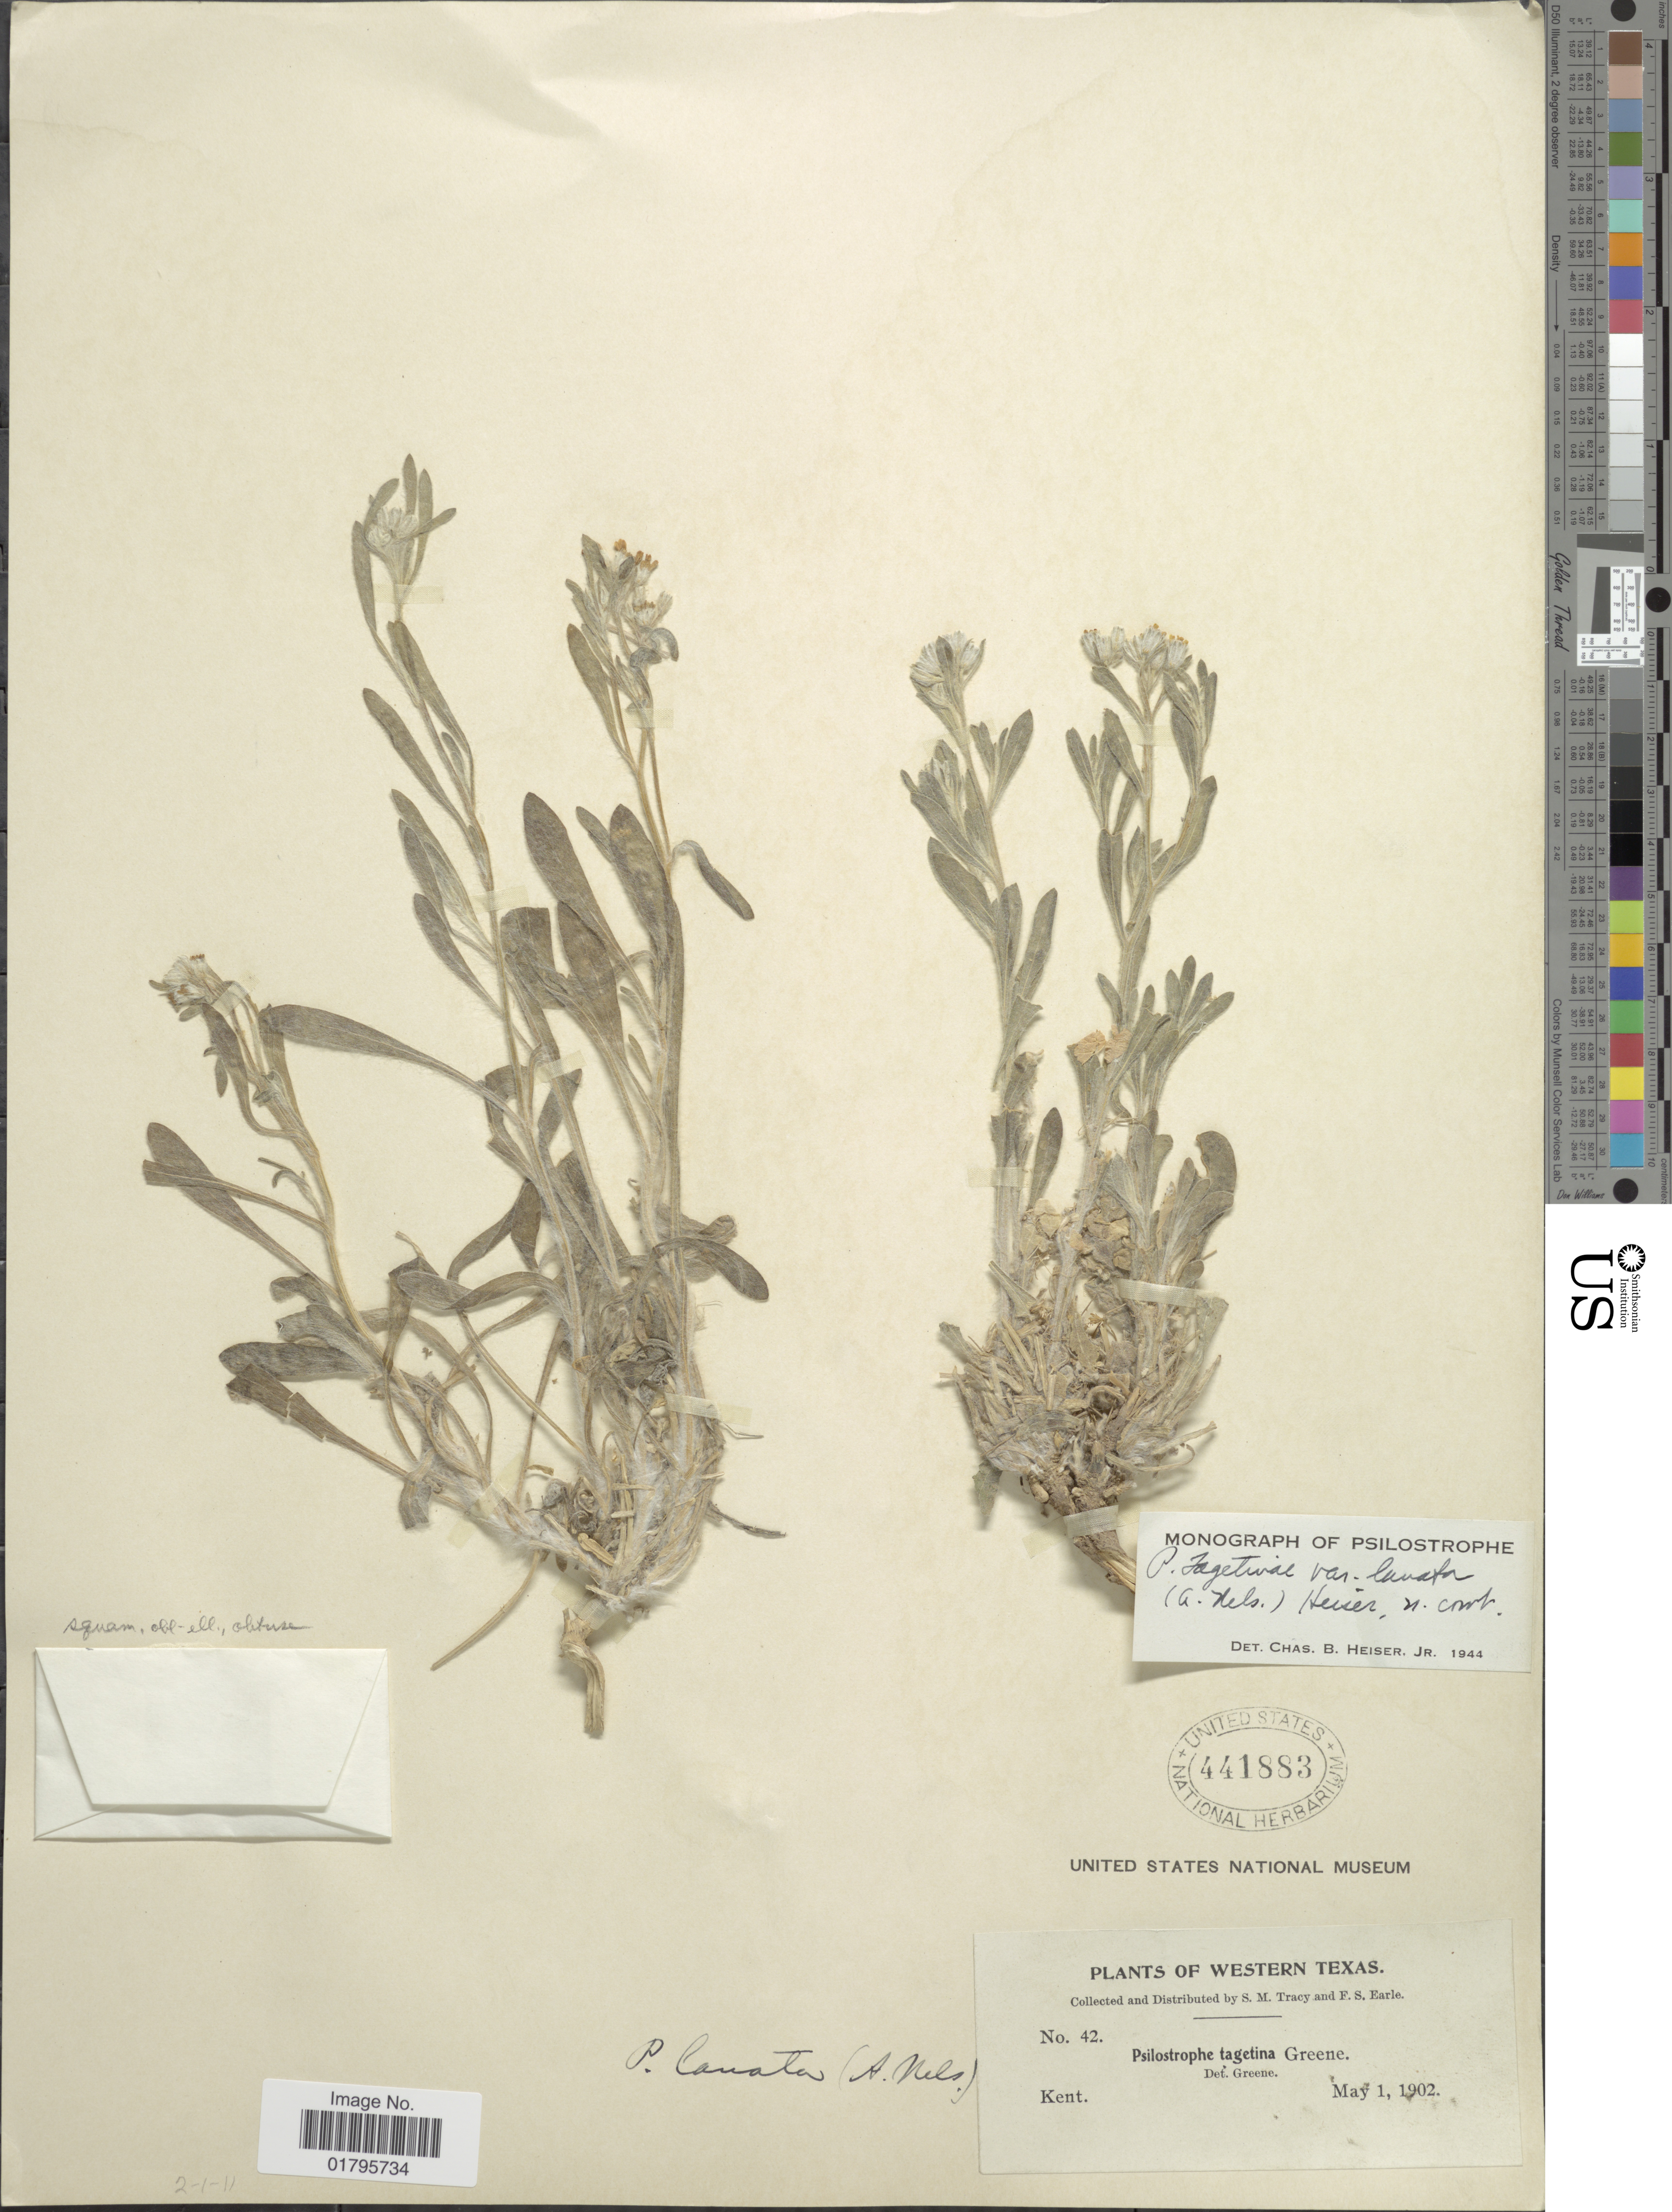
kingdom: Plantae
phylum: Tracheophyta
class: Magnoliopsida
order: Asterales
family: Asteraceae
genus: Psilostrophe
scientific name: Psilostrophe tagetina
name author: (Nutt.) Greene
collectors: S. Stracy & F. S. Earle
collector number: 42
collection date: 1902-05-01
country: United States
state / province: Texas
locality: Kent Western Texas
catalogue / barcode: US 441883